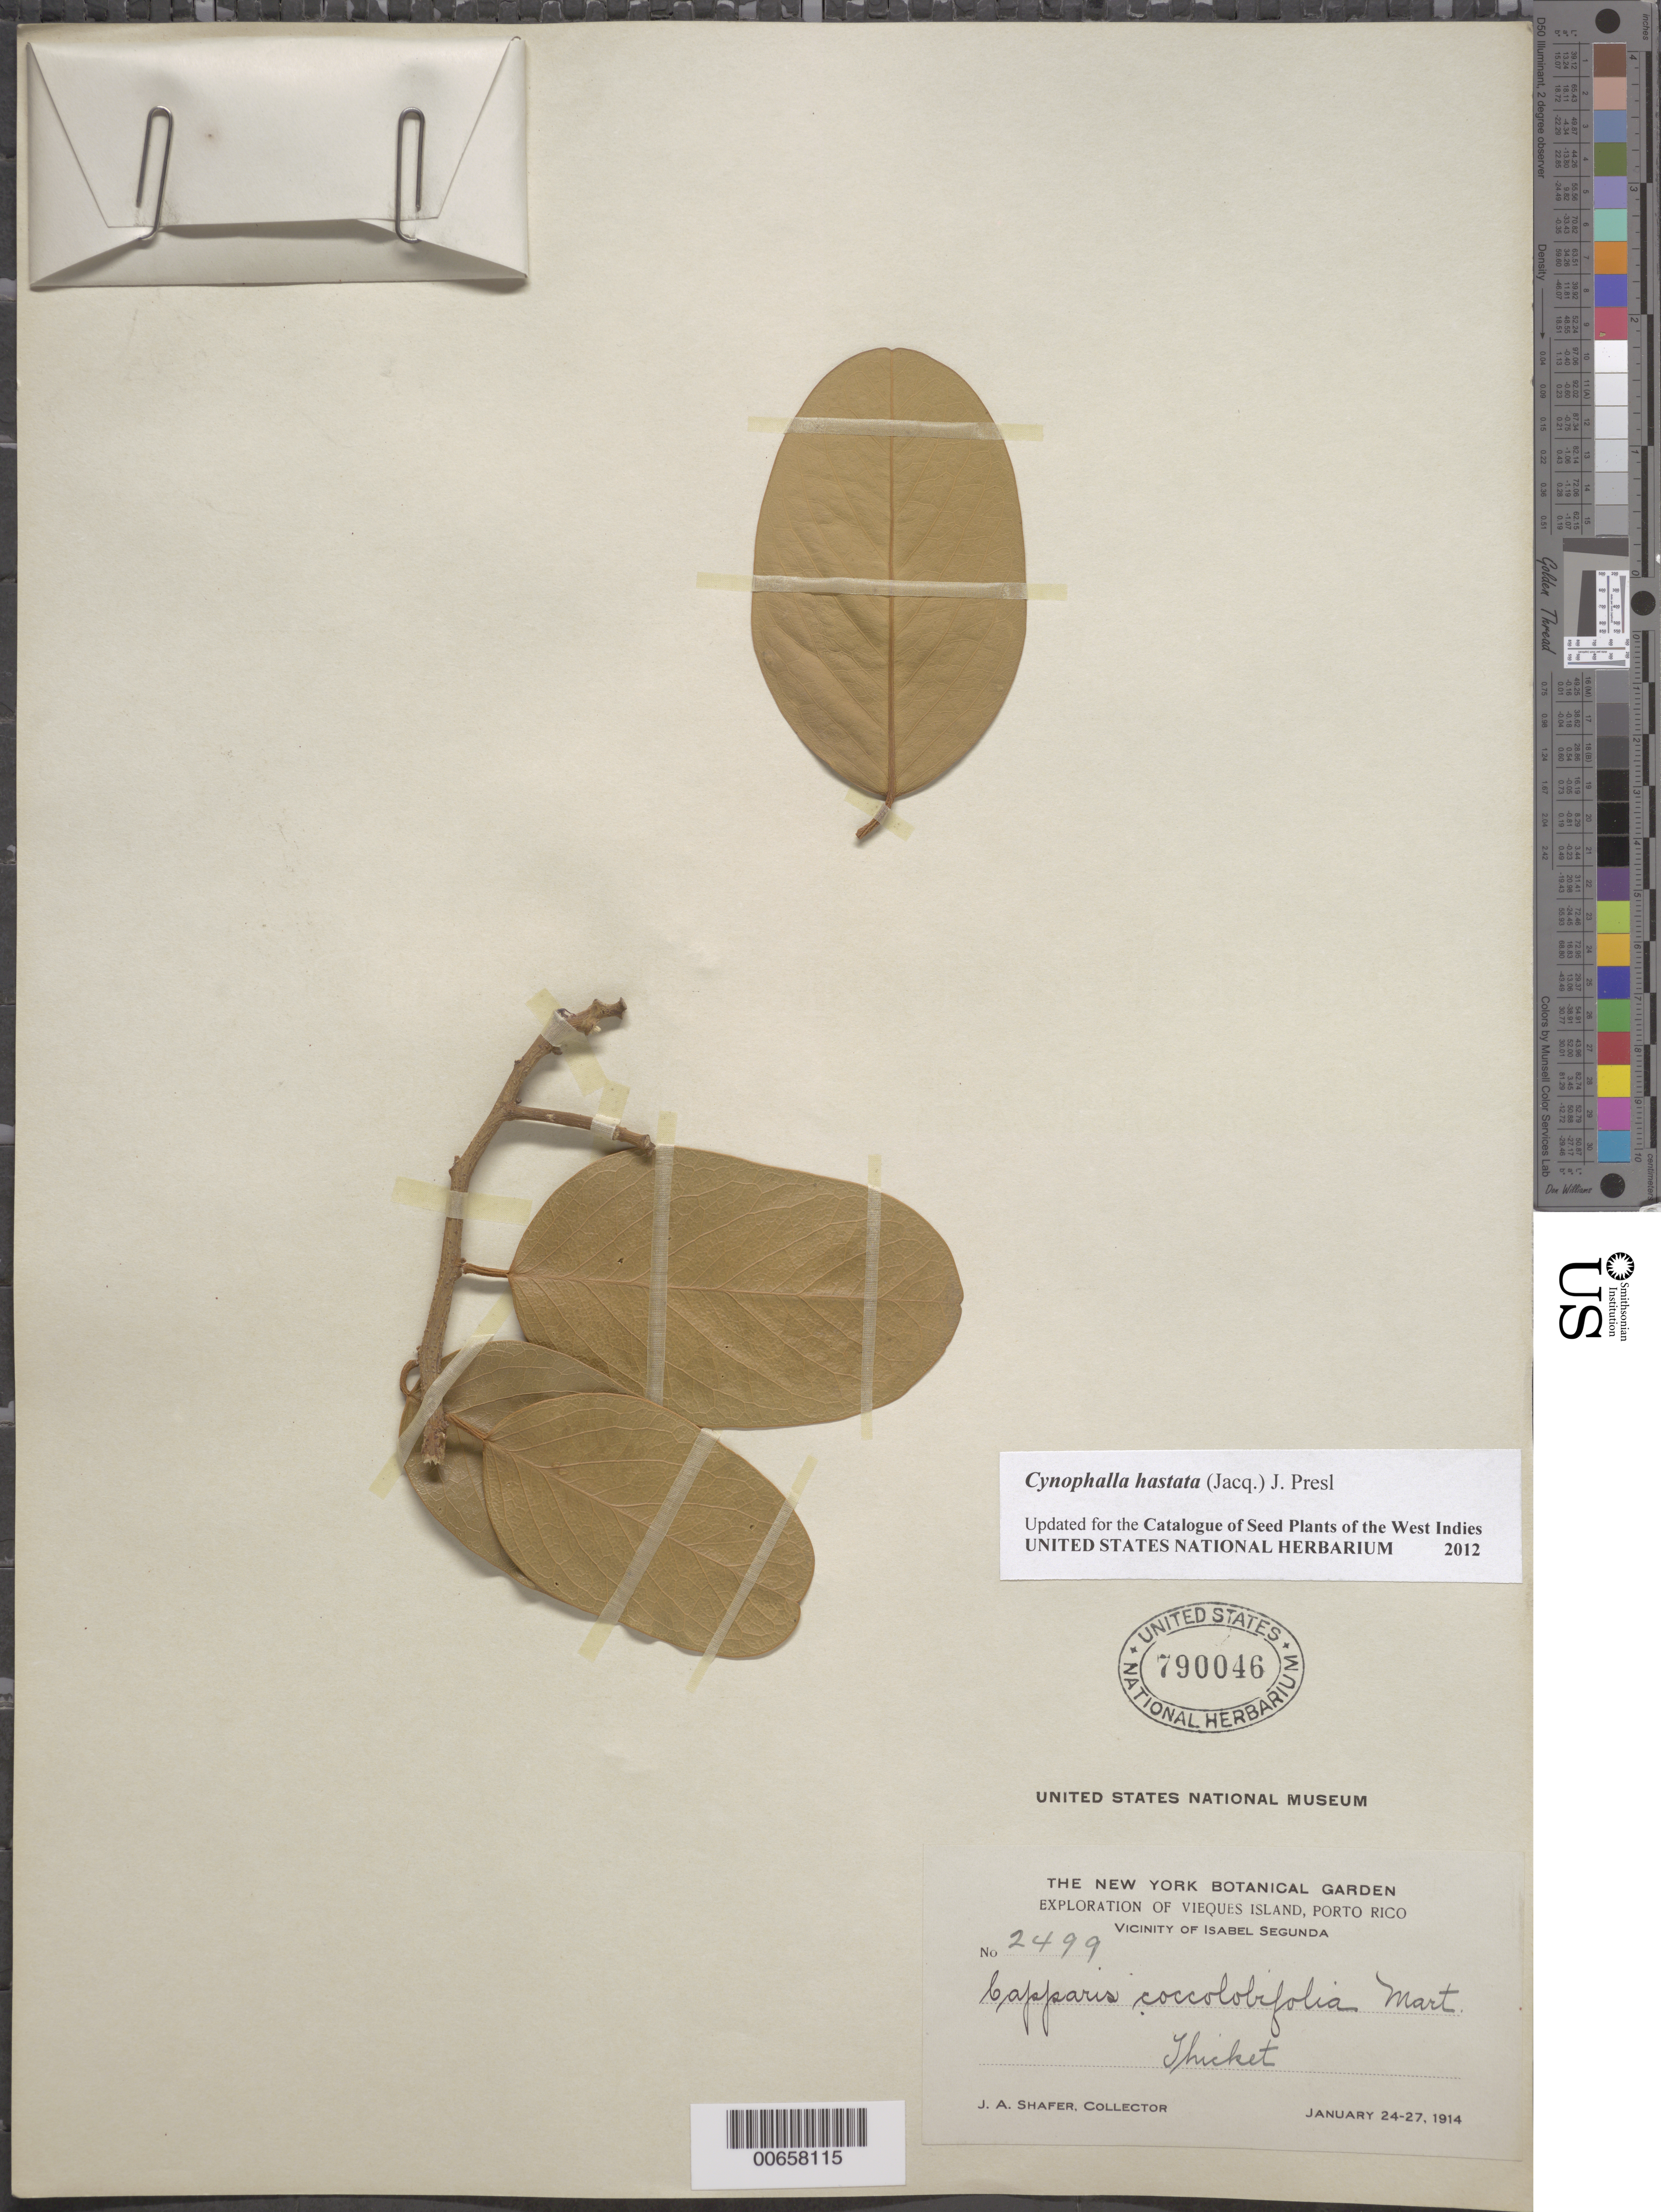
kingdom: Plantae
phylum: Tracheophyta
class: Magnoliopsida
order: Brassicales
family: Capparaceae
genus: Capparis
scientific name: Capparis coccolobifolia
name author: Mart. ex Eichler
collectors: J. A. Shafer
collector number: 2499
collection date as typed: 24 Jan 1914 to 27 Jan 1914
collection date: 1914-01-24/1914-01-27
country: Puerto Rico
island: Vieques Island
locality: Isabel Segunda, vic of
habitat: Thicket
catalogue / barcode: US 790046